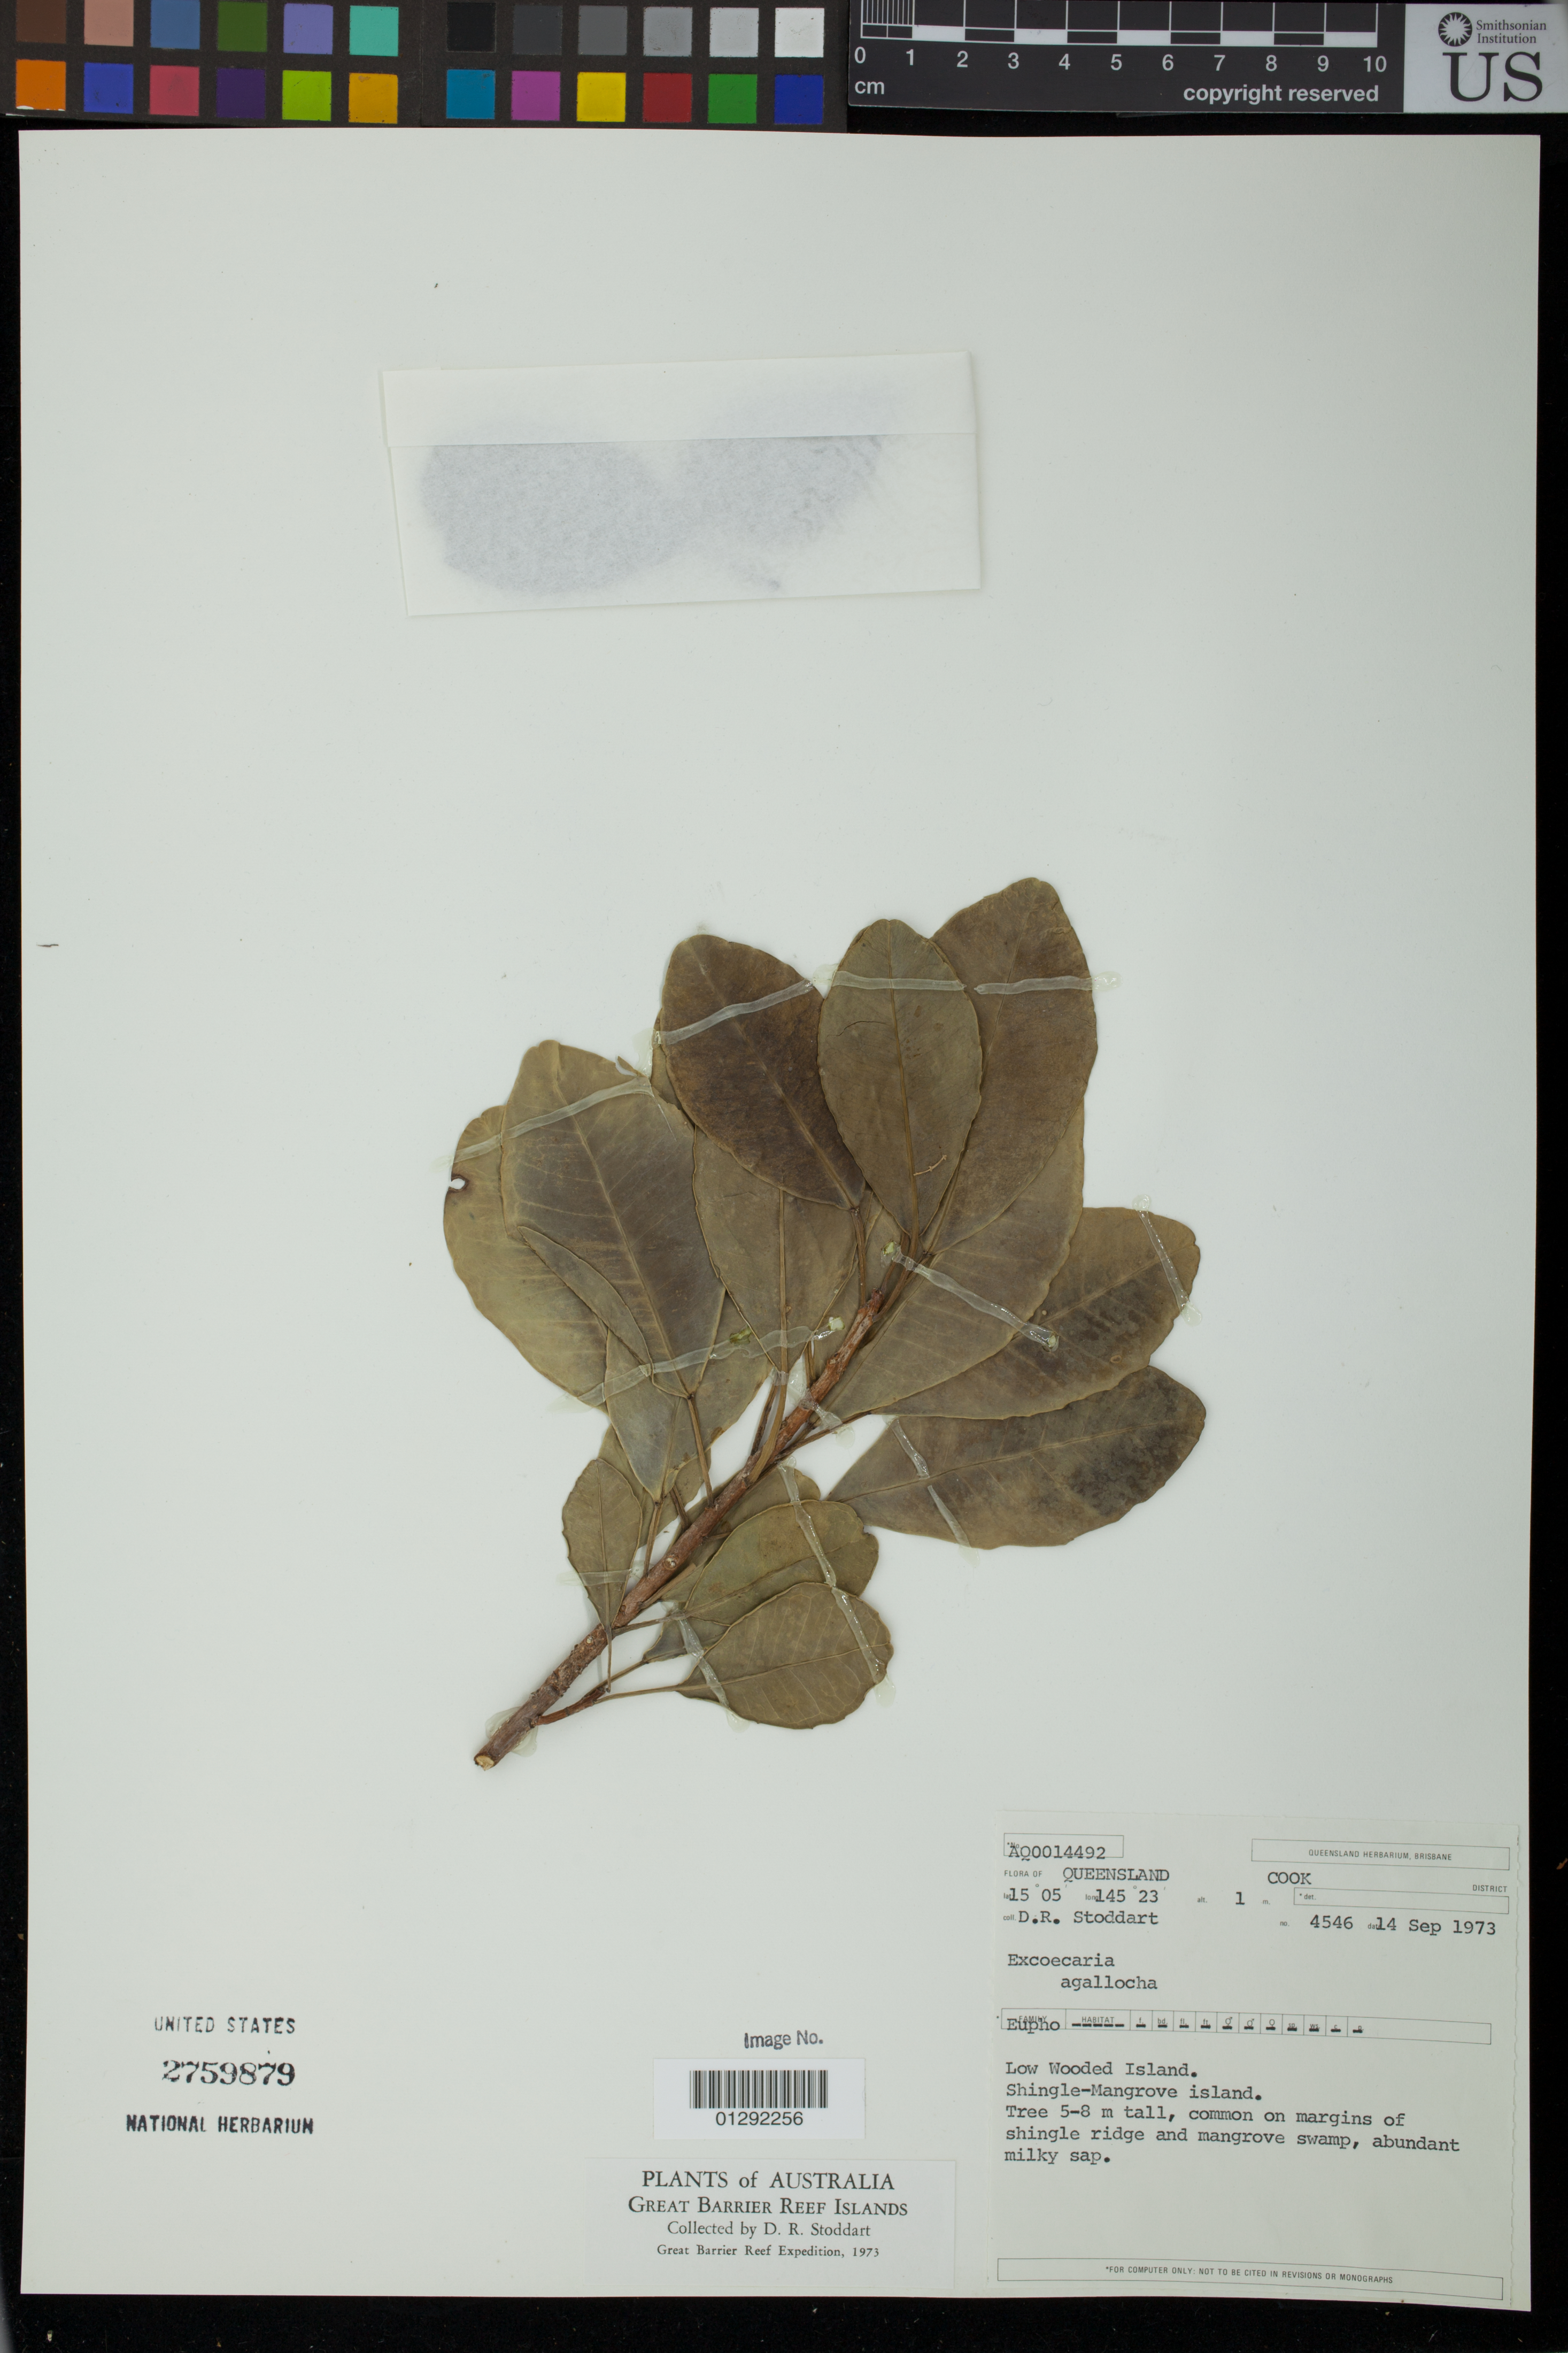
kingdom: Plantae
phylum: Tracheophyta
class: Magnoliopsida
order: Malpighiales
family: Euphorbiaceae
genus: Excoecaria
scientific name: Excoecaria agallocha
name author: L.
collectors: D. R. Stoddart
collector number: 4546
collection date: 1973-09-14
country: Australia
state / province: Queensland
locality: Cook. Low Wooded Island. Shingle-Mangrove island.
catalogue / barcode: US 2759879